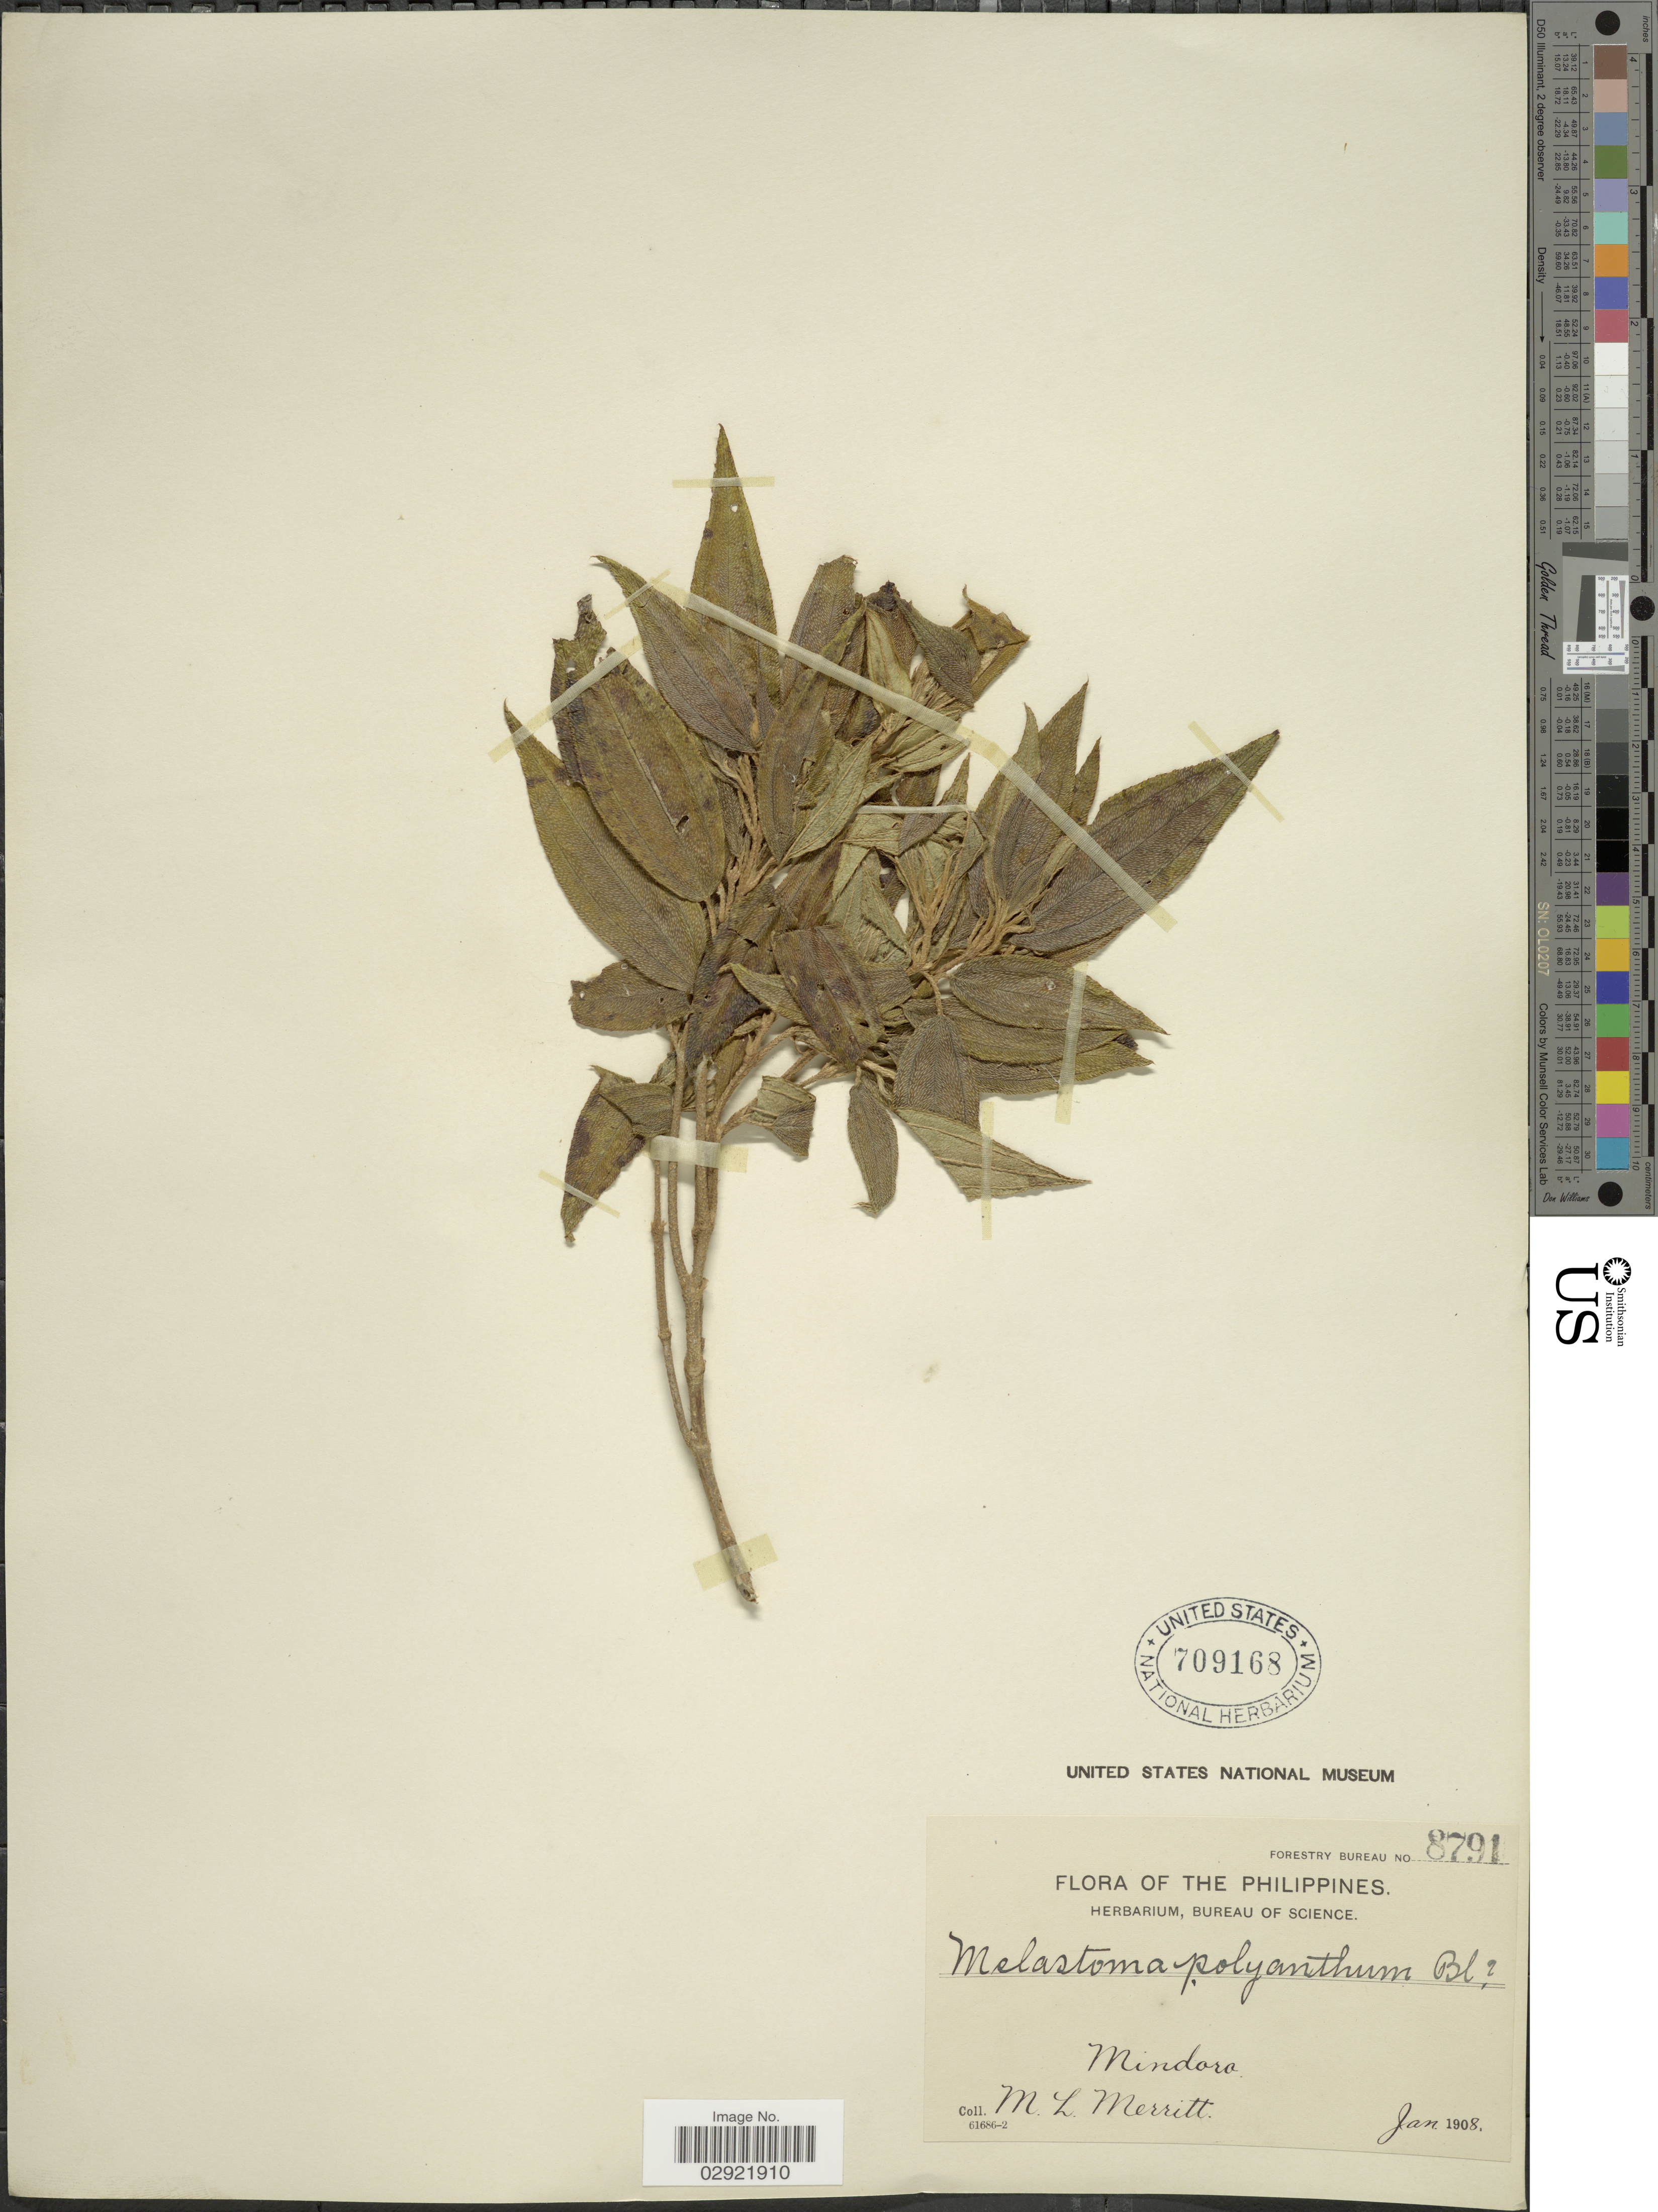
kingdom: Plantae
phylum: Tracheophyta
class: Magnoliopsida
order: Myrtales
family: Melastomataceae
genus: Melastoma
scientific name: Melastoma malabathricum subsp. malabathricum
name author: L.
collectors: M. L. Merritt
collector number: Forestry Bureau 8791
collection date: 1908-01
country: Philippines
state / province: Mimaropa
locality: Mindoro.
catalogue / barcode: US 709168